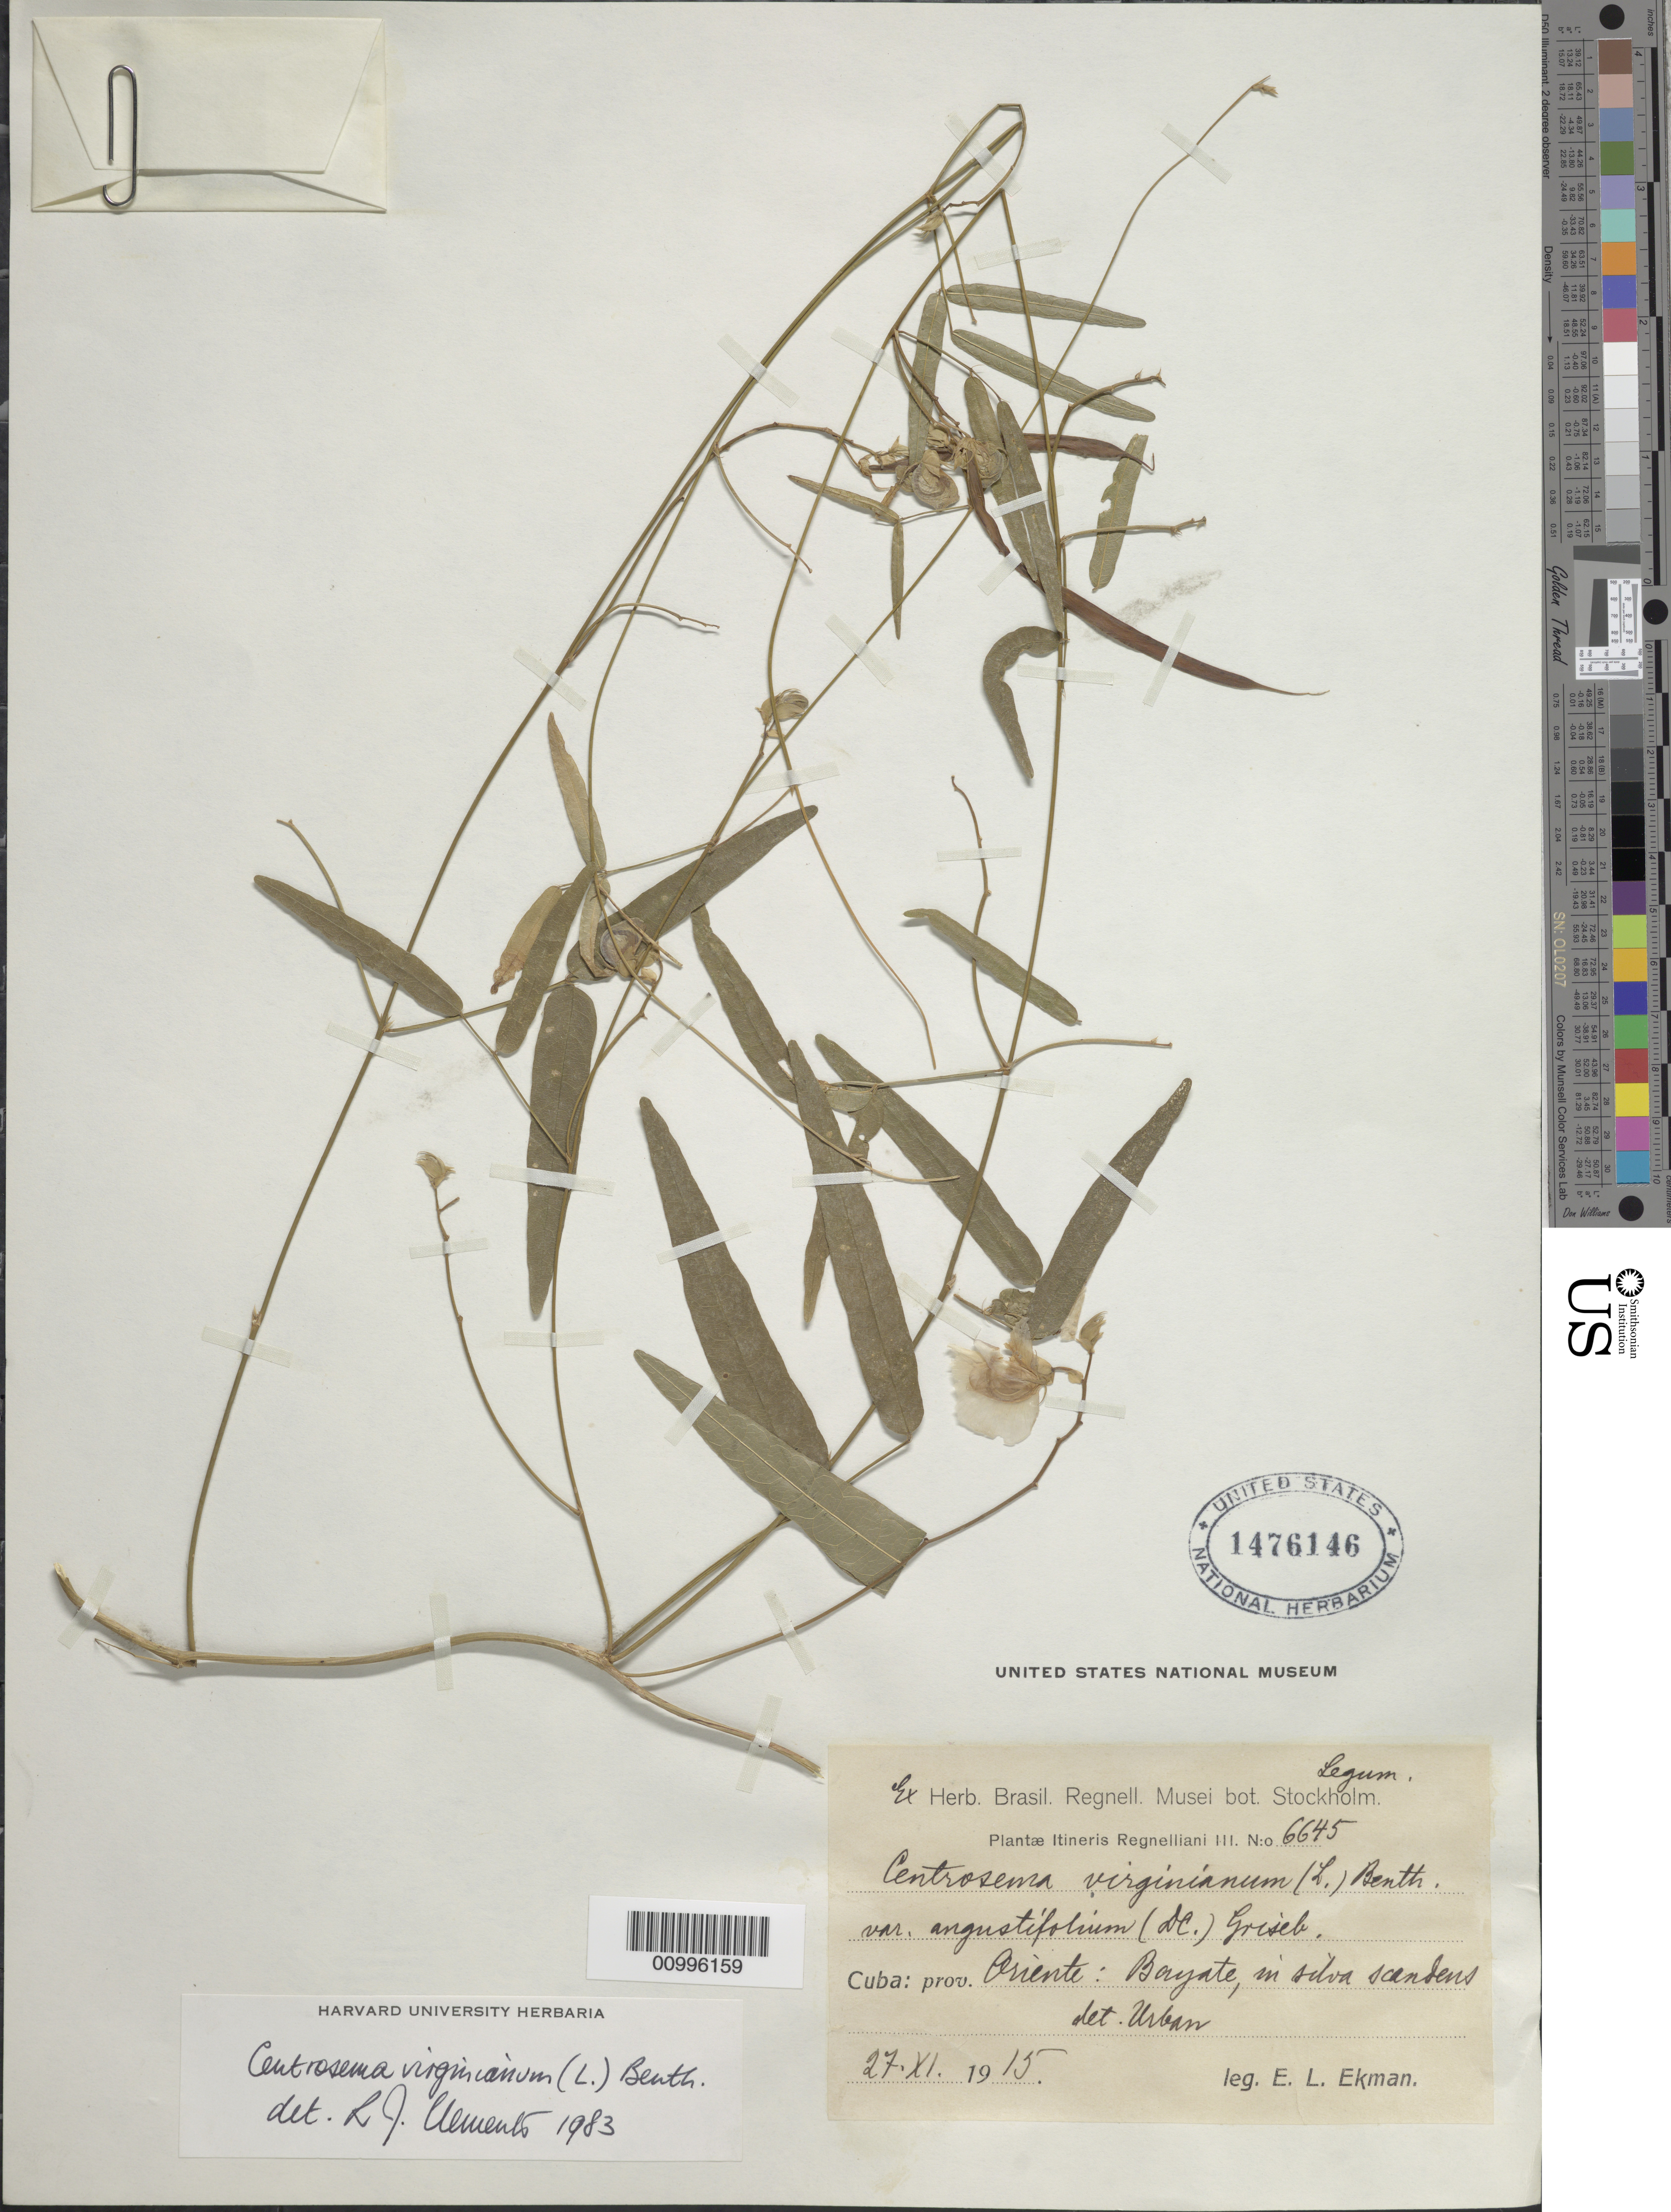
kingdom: Plantae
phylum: Tracheophyta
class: Magnoliopsida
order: Fabales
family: Fabaceae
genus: Centrosema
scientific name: Centrosema virginianum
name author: (L.) Benth.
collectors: E. L. Ekman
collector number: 6645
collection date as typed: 27 Nov 1915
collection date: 1915-11-27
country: Cuba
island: Cuba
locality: Oriente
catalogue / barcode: US 1476146